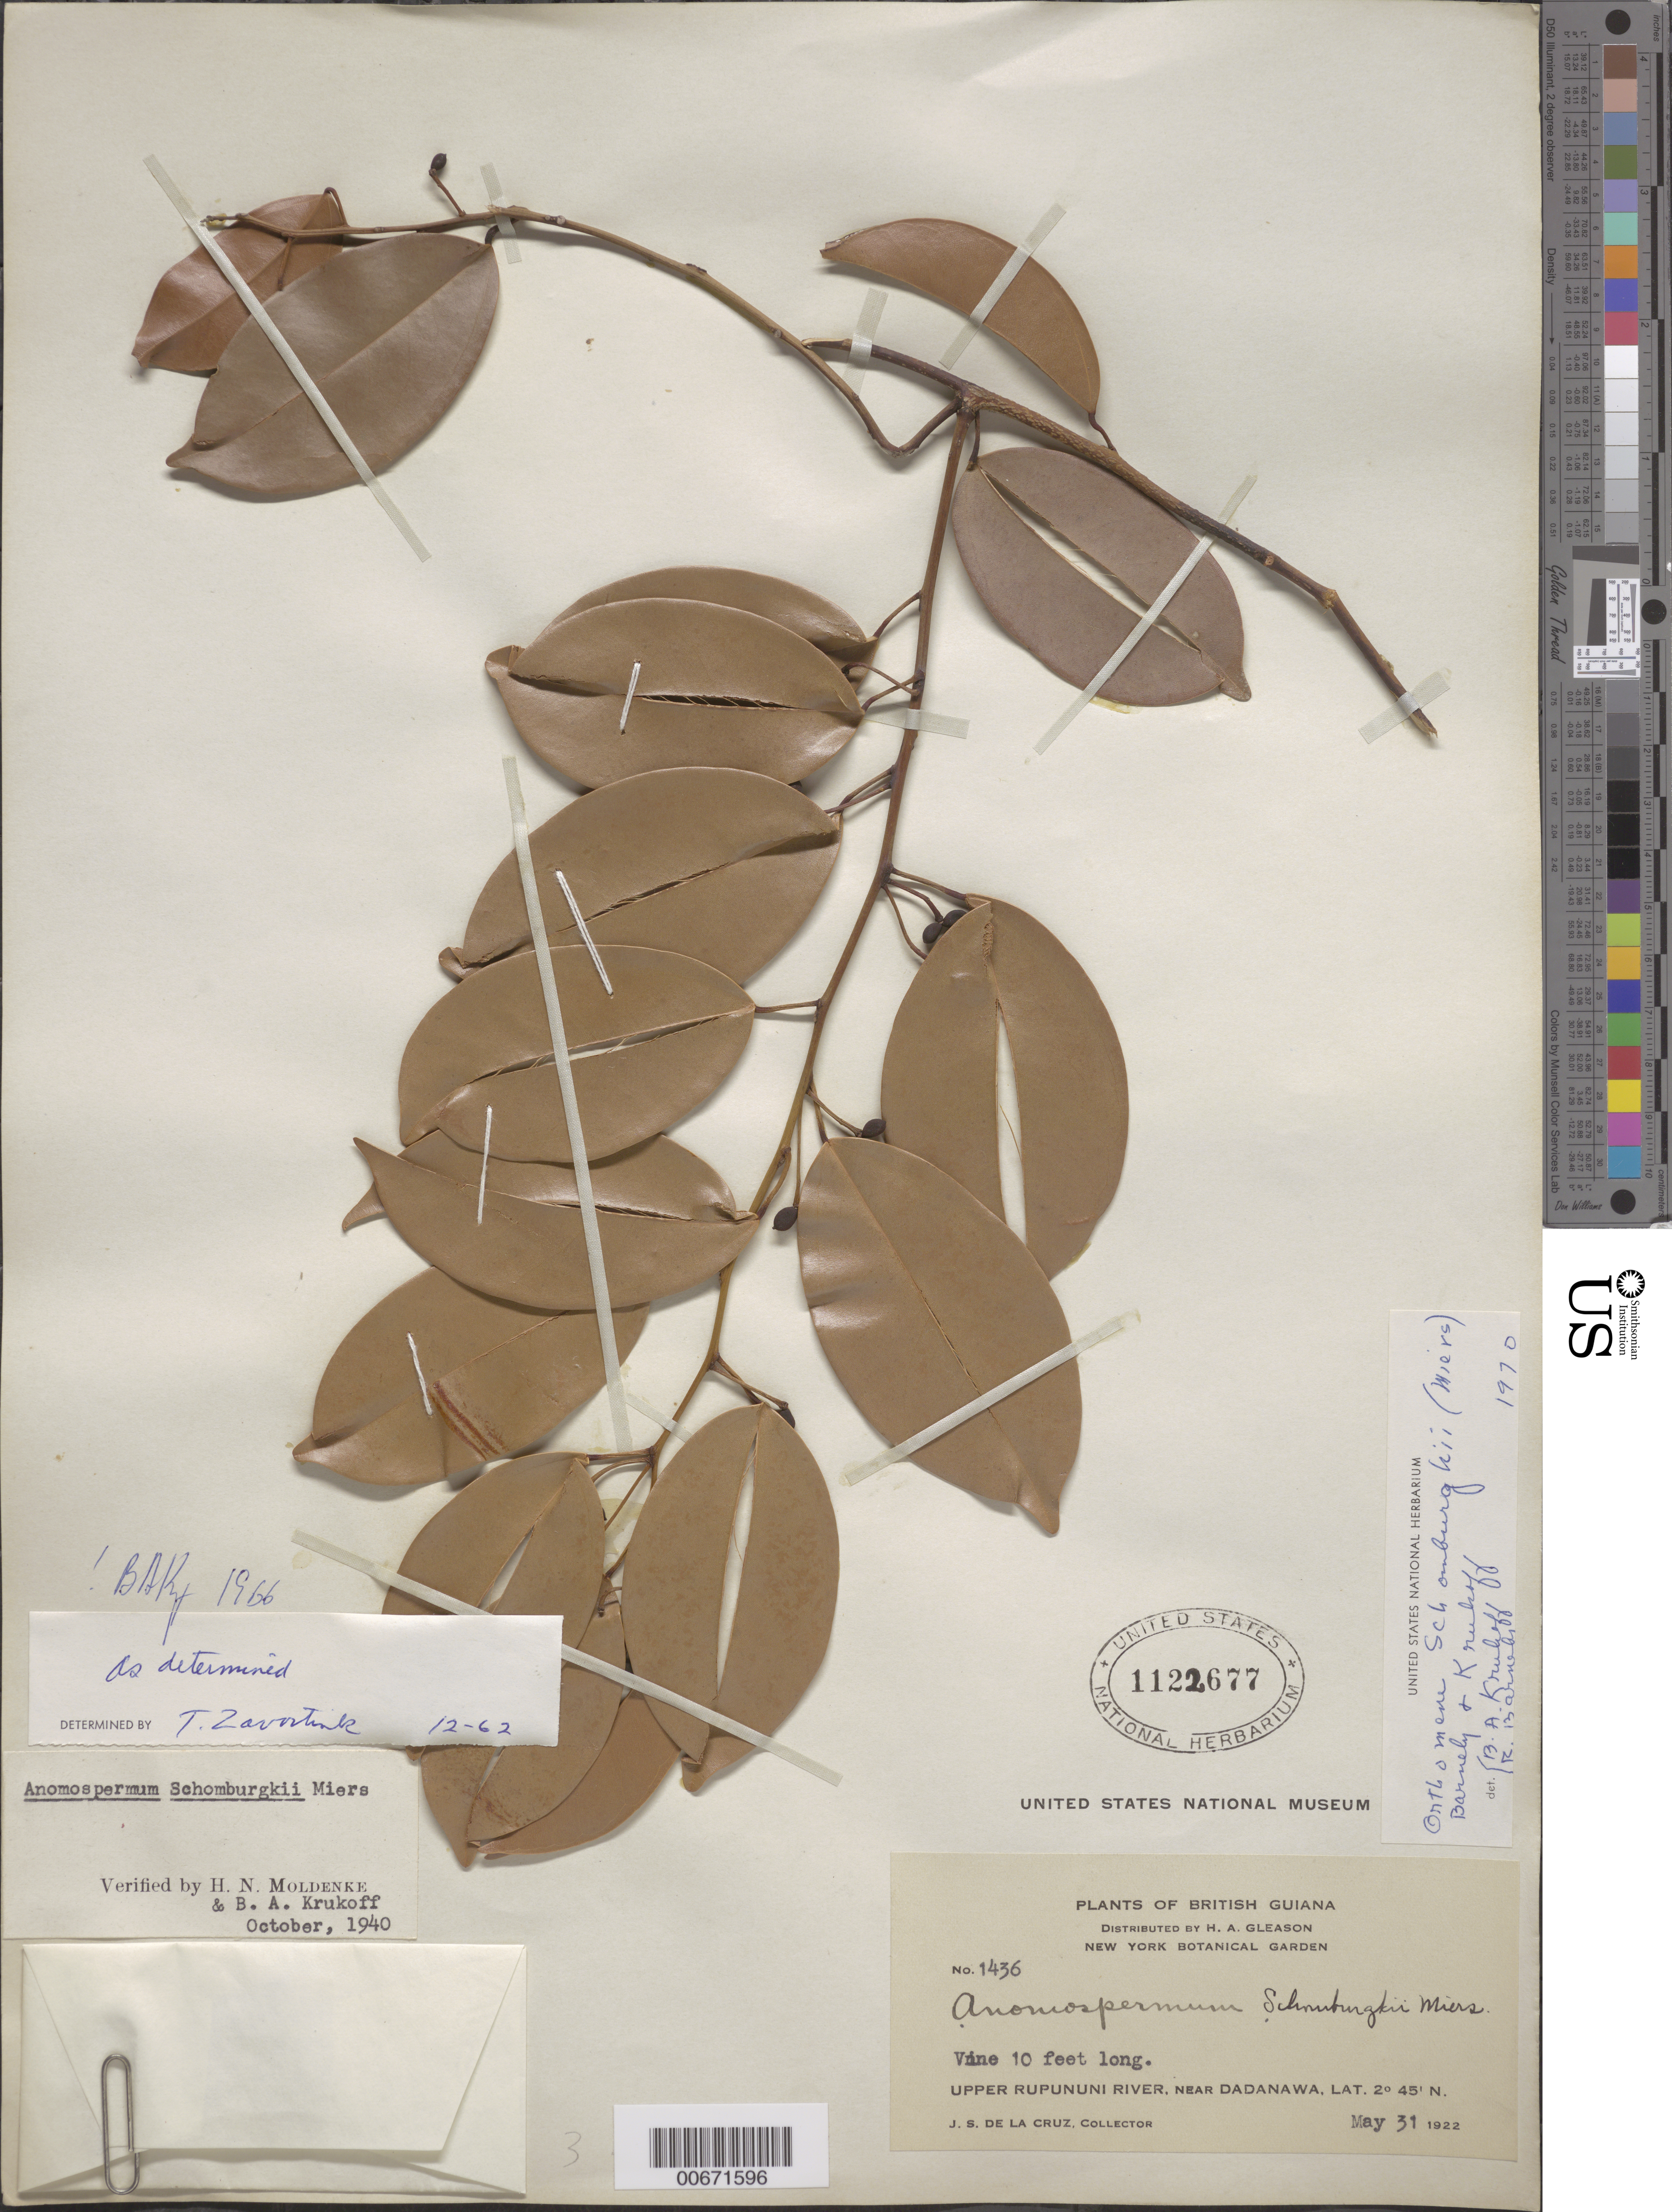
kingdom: Plantae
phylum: Tracheophyta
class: Magnoliopsida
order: Ranunculales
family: Menispermaceae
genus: Anomospermum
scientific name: Anomospermum schomburgkii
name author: Miers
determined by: Strong, Mark T., (BOT), Smithsonian Institution - National Museum of Natural History (UNITED STATES)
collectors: J. S. de la Cruz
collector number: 1436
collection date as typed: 31-May-22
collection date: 1922-05-31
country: Guyana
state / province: U. Takutu-U. Essequibo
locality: Dadanawa, vic., upper Rupununi R.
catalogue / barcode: US 1122677